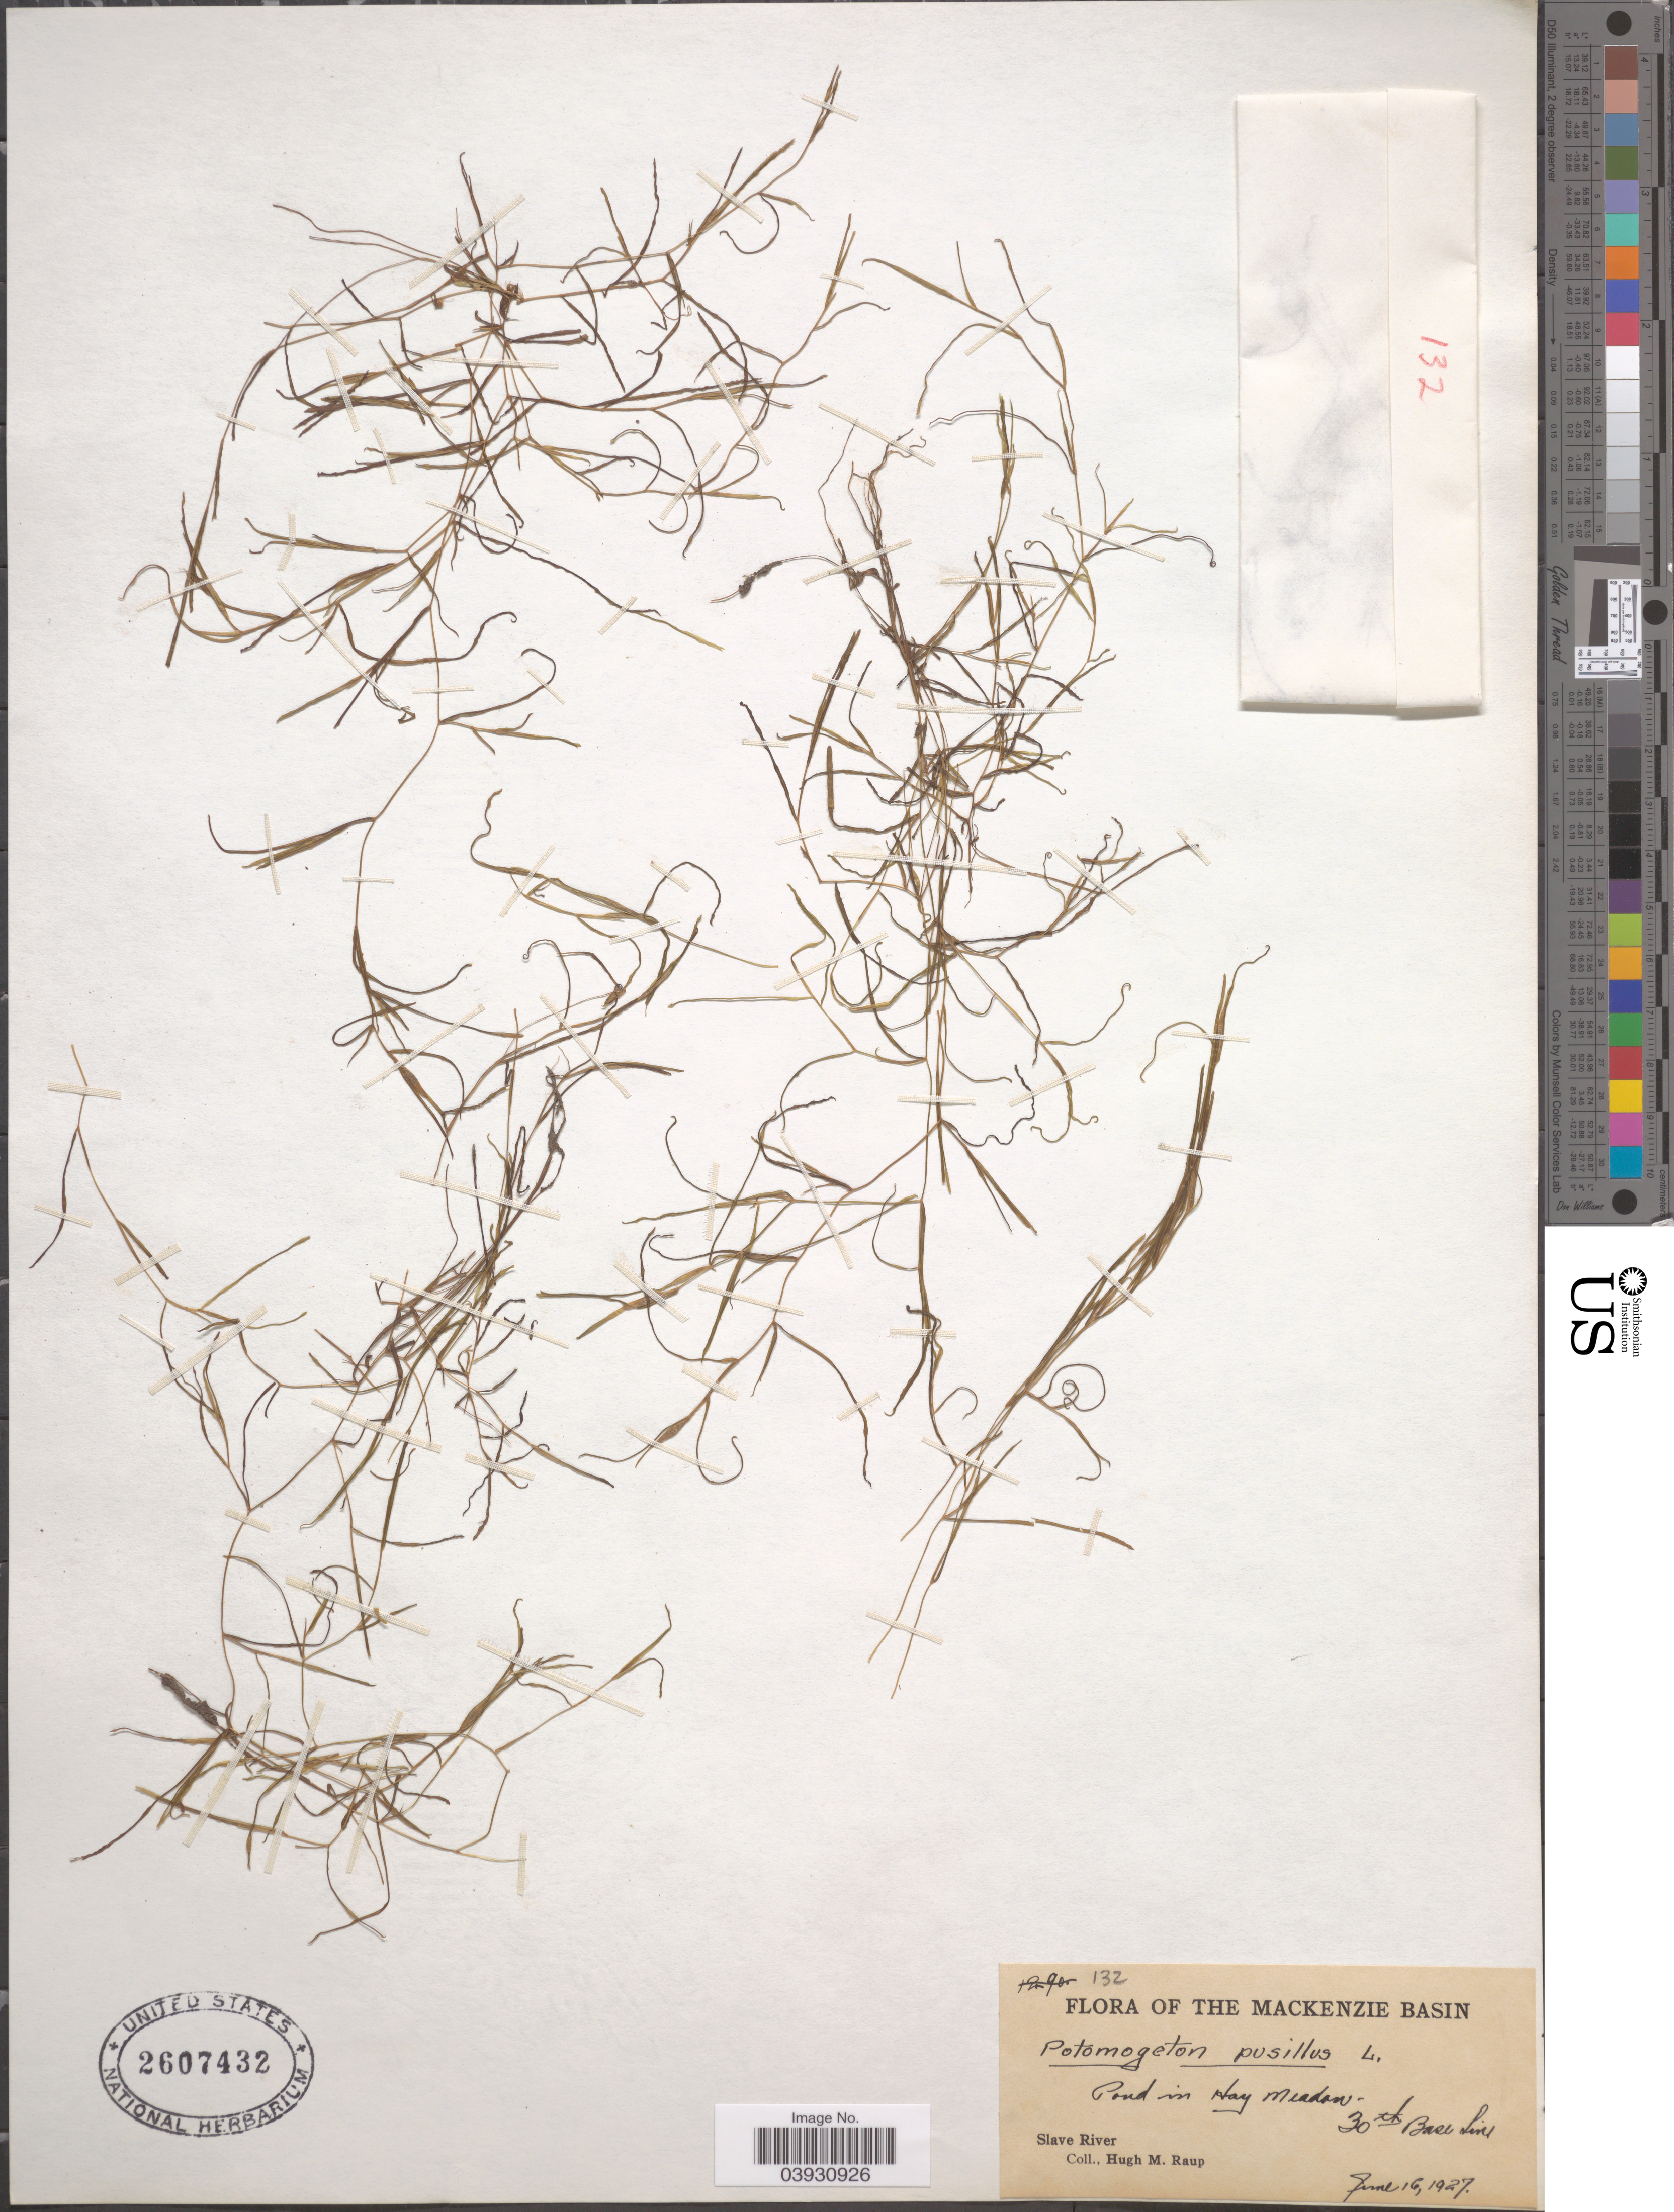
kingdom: Plantae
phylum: Tracheophyta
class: Liliopsida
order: Alismatales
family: Potamogetonaceae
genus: Potamogeton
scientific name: Potamogeton pusillus var. pusillus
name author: L.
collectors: H. Raup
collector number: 132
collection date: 1927-06-16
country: Canada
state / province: Alberta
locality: Mackenzie Basin. Pond in Hay Meadow - 30th Base Line. Slave River.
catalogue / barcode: US 2607432